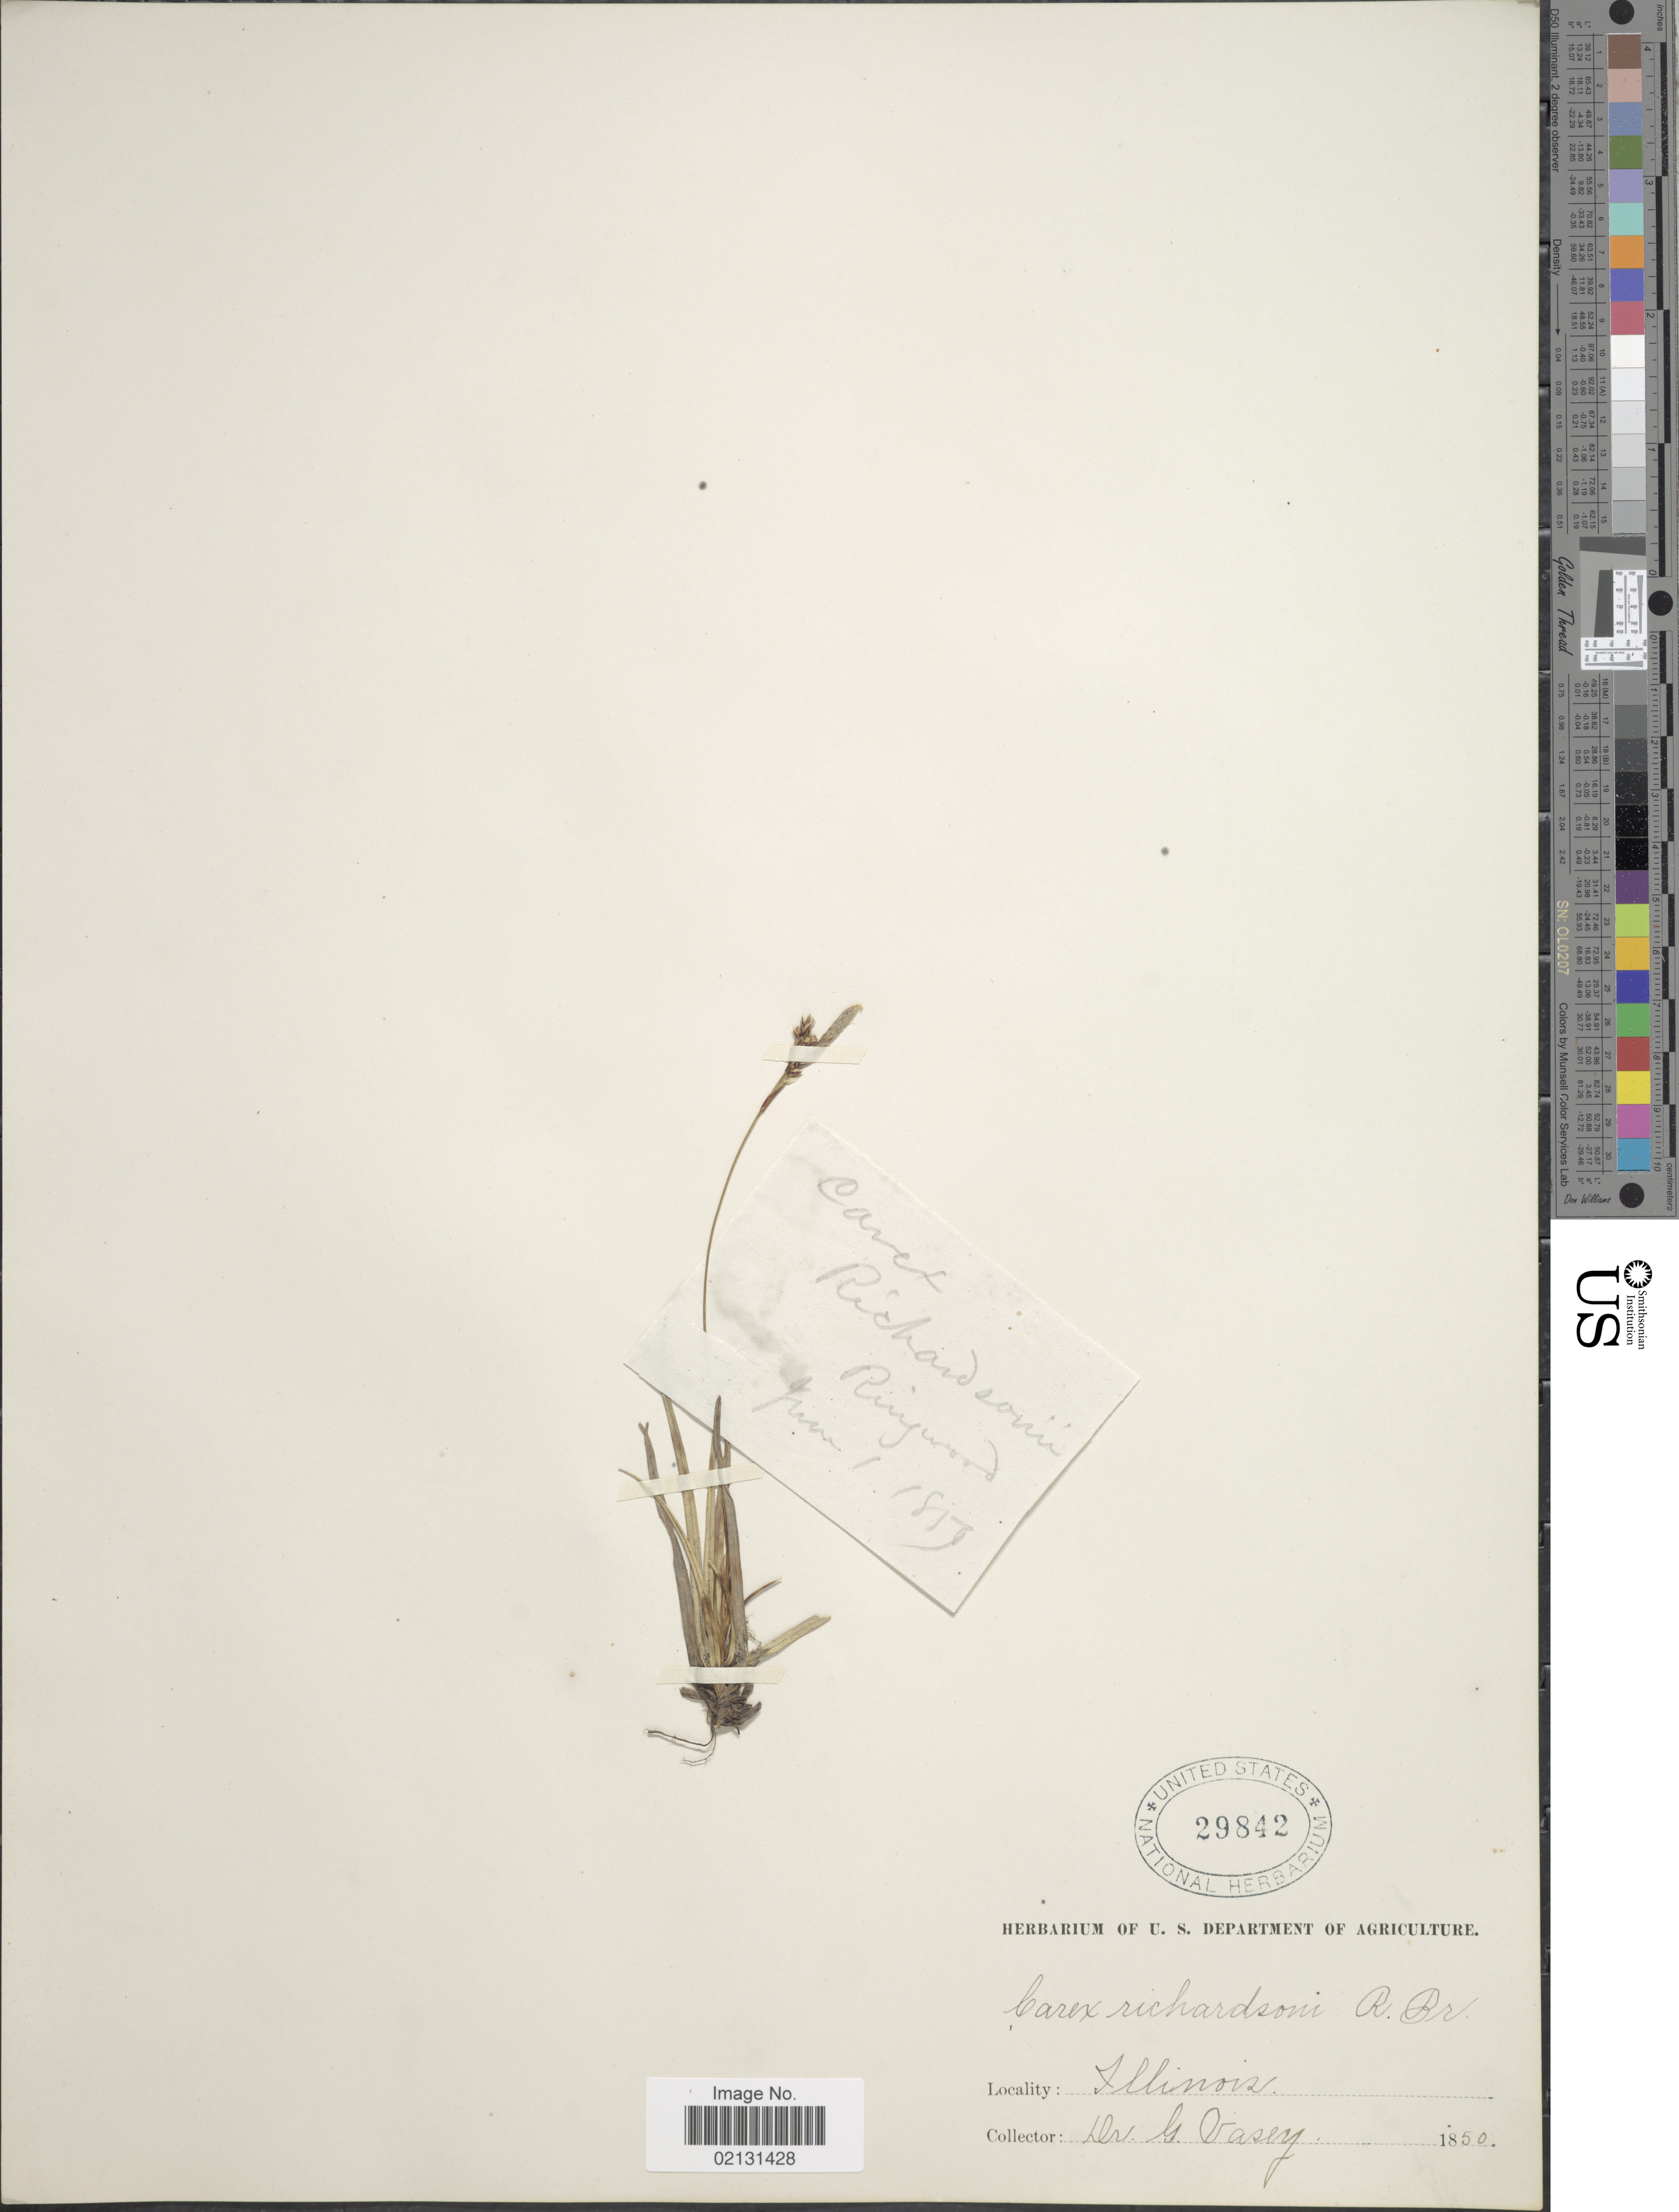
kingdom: Plantae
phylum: Tracheophyta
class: Liliopsida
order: Poales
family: Cyperaceae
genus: Carex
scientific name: Carex richardsonii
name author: R. Br.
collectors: G. Vasey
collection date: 1850-06-01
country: United States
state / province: Illinois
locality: Ringwood.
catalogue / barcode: US 29842